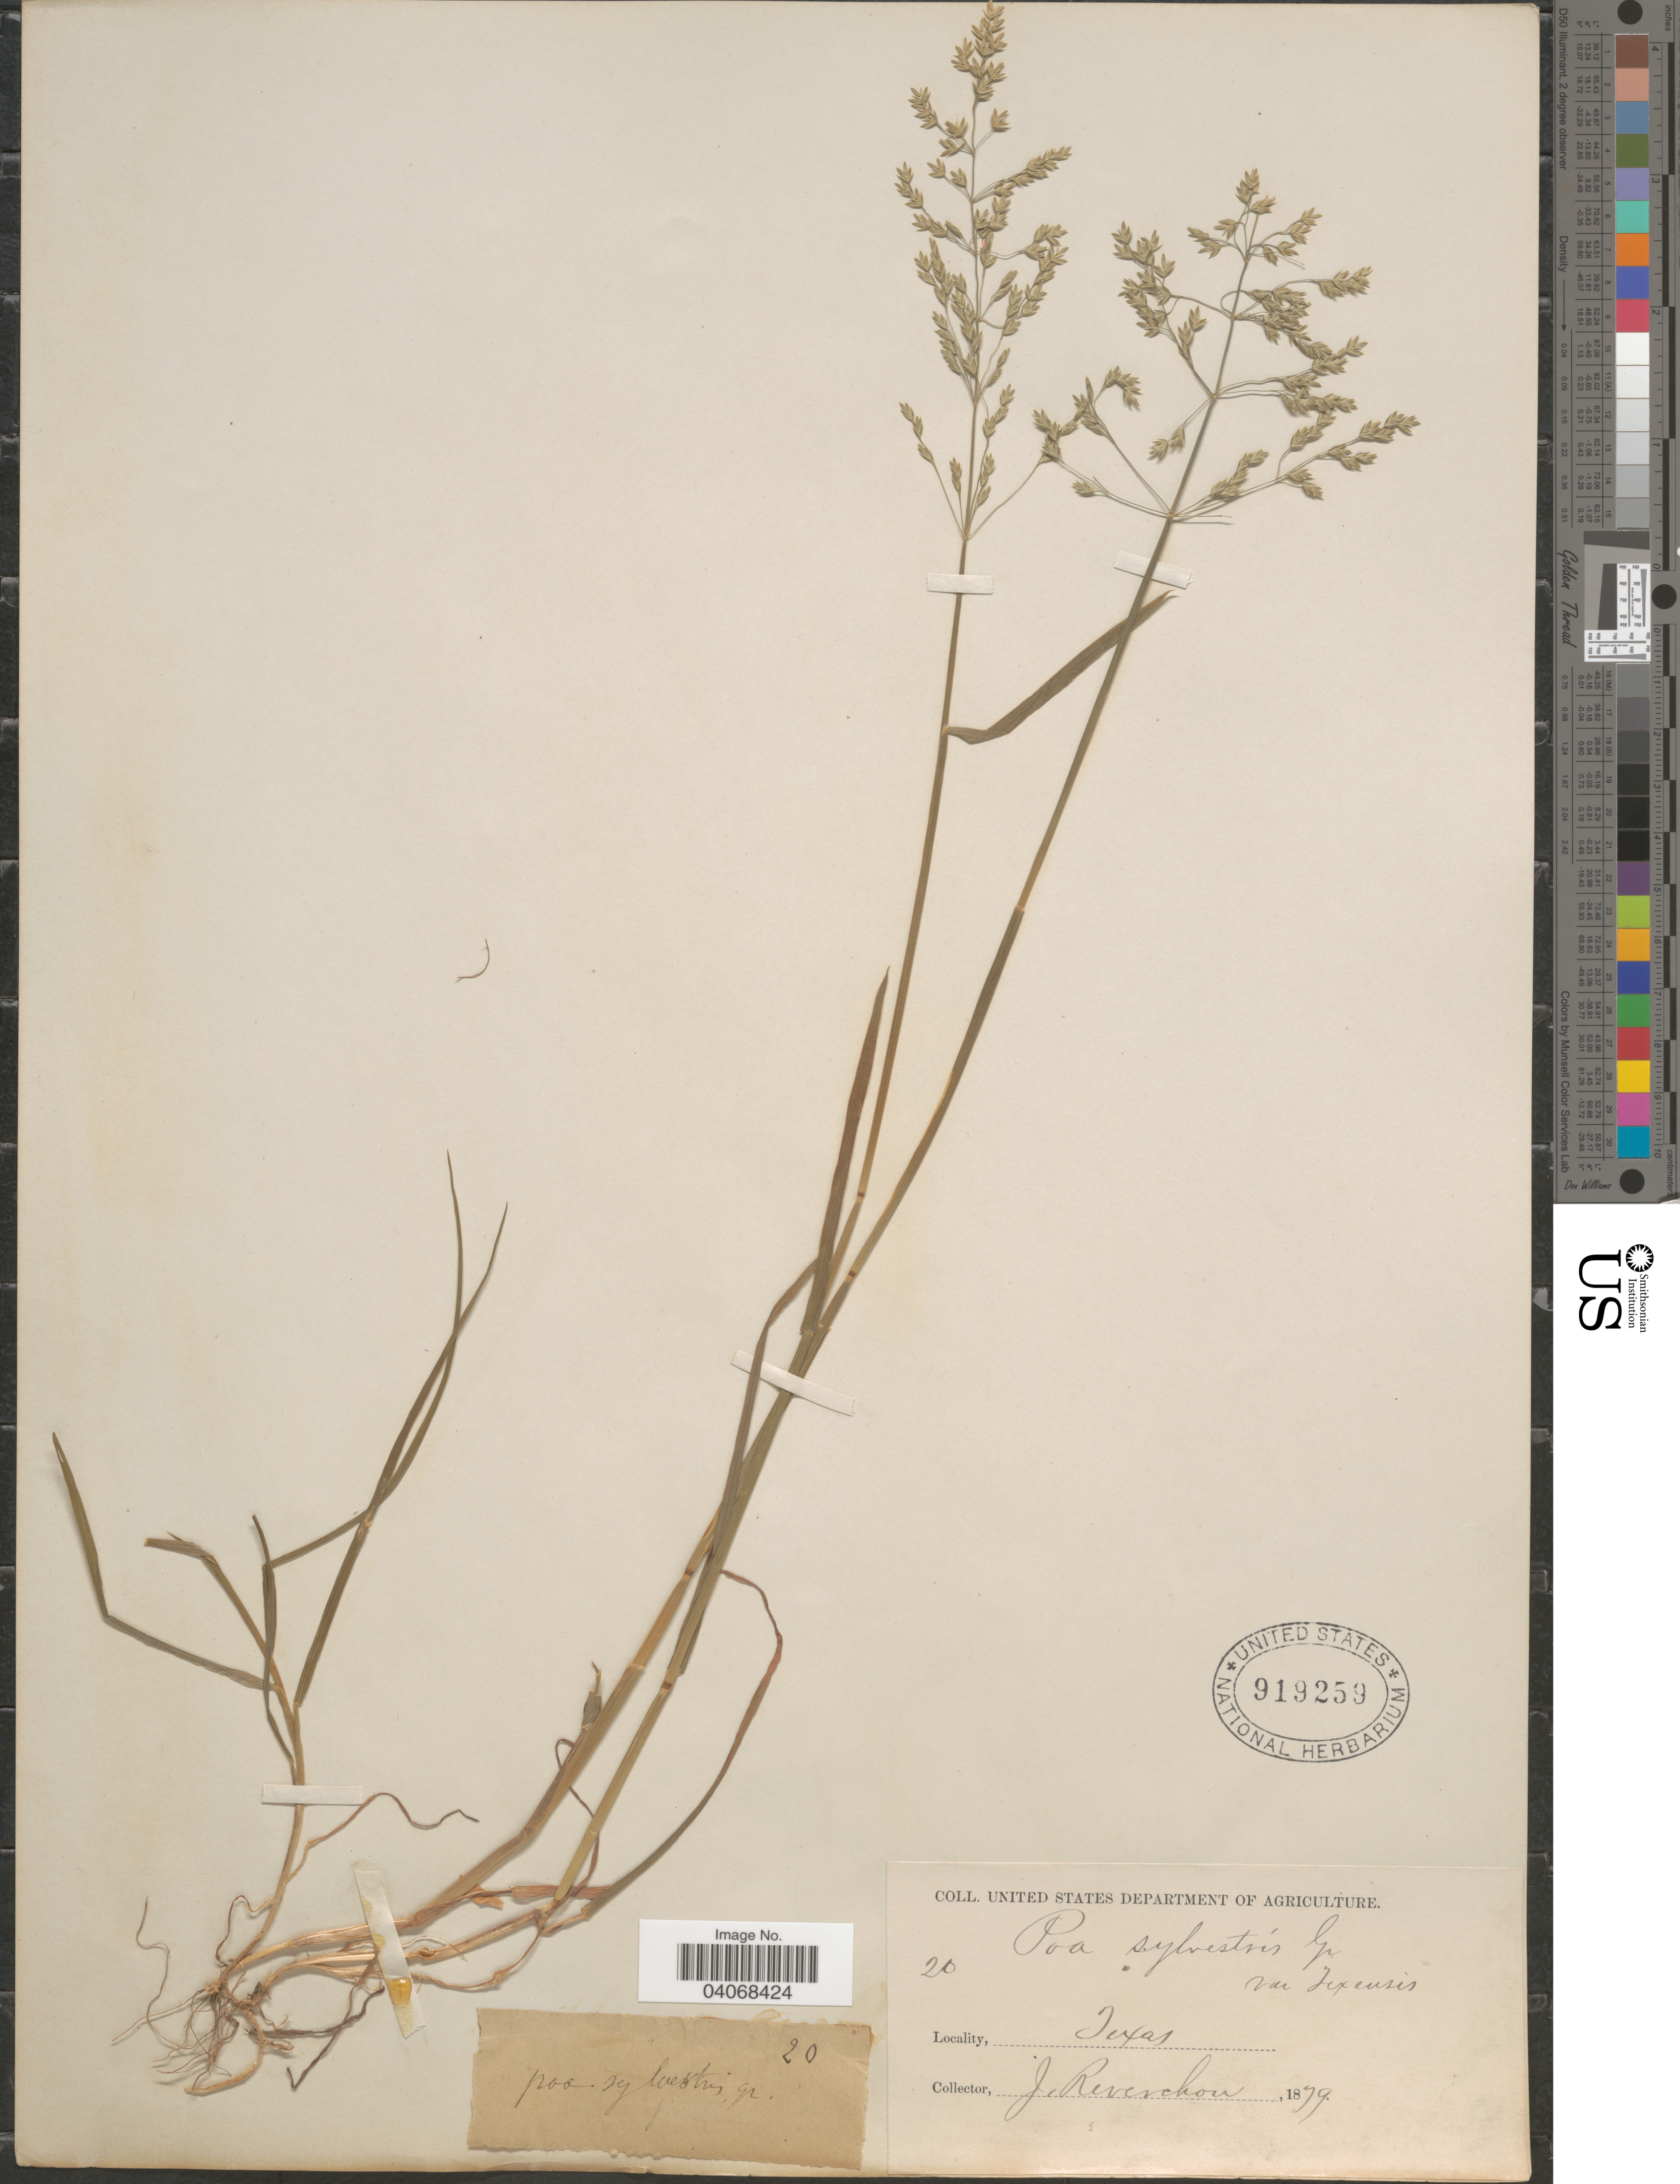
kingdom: Plantae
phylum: Tracheophyta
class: Liliopsida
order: Poales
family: Poaceae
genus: Poa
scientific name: Poa sylvestris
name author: A. Gray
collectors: J. Reverchon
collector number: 20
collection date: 1879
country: United States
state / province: Texas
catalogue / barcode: US 919259